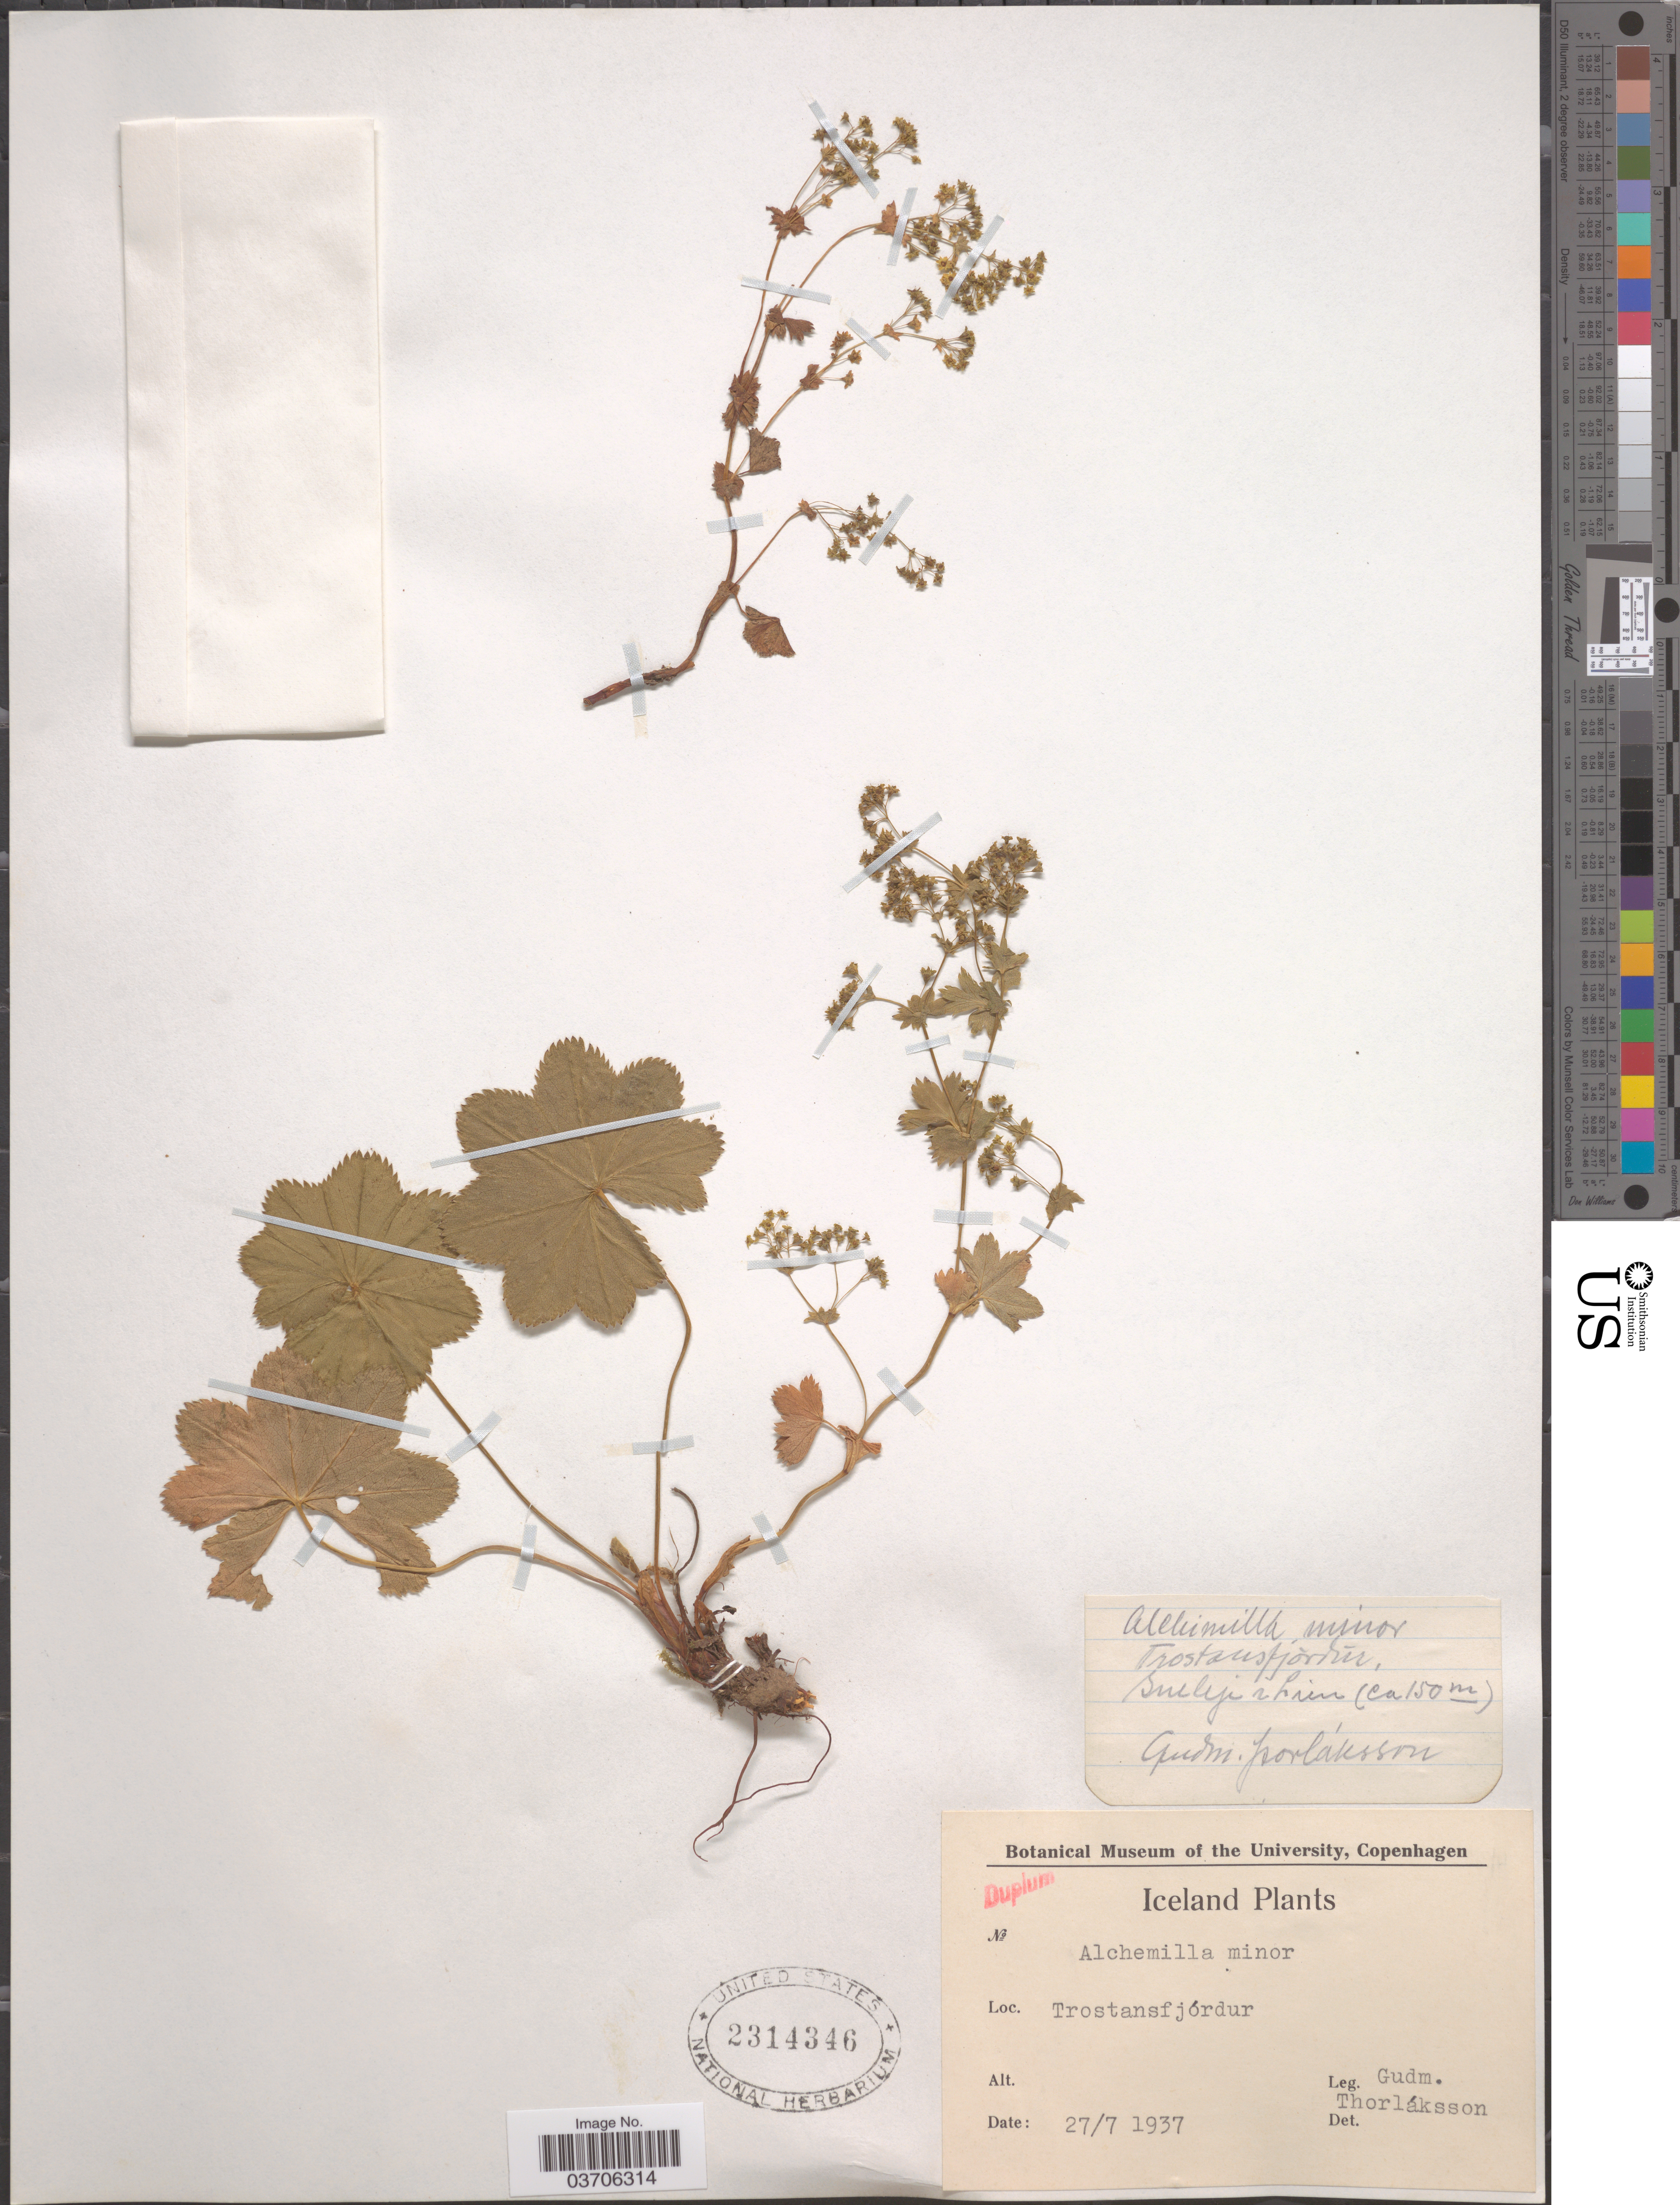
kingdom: Plantae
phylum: Tracheophyta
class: Magnoliopsida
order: Rosales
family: Rosaceae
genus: Alchemilla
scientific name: Alchemilla minor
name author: Huds.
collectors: G. Thorlaksson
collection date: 1937-07-27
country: Iceland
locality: Trostansfjórdur. Suekjeihien [interpreted].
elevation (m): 150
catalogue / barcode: US 2314346